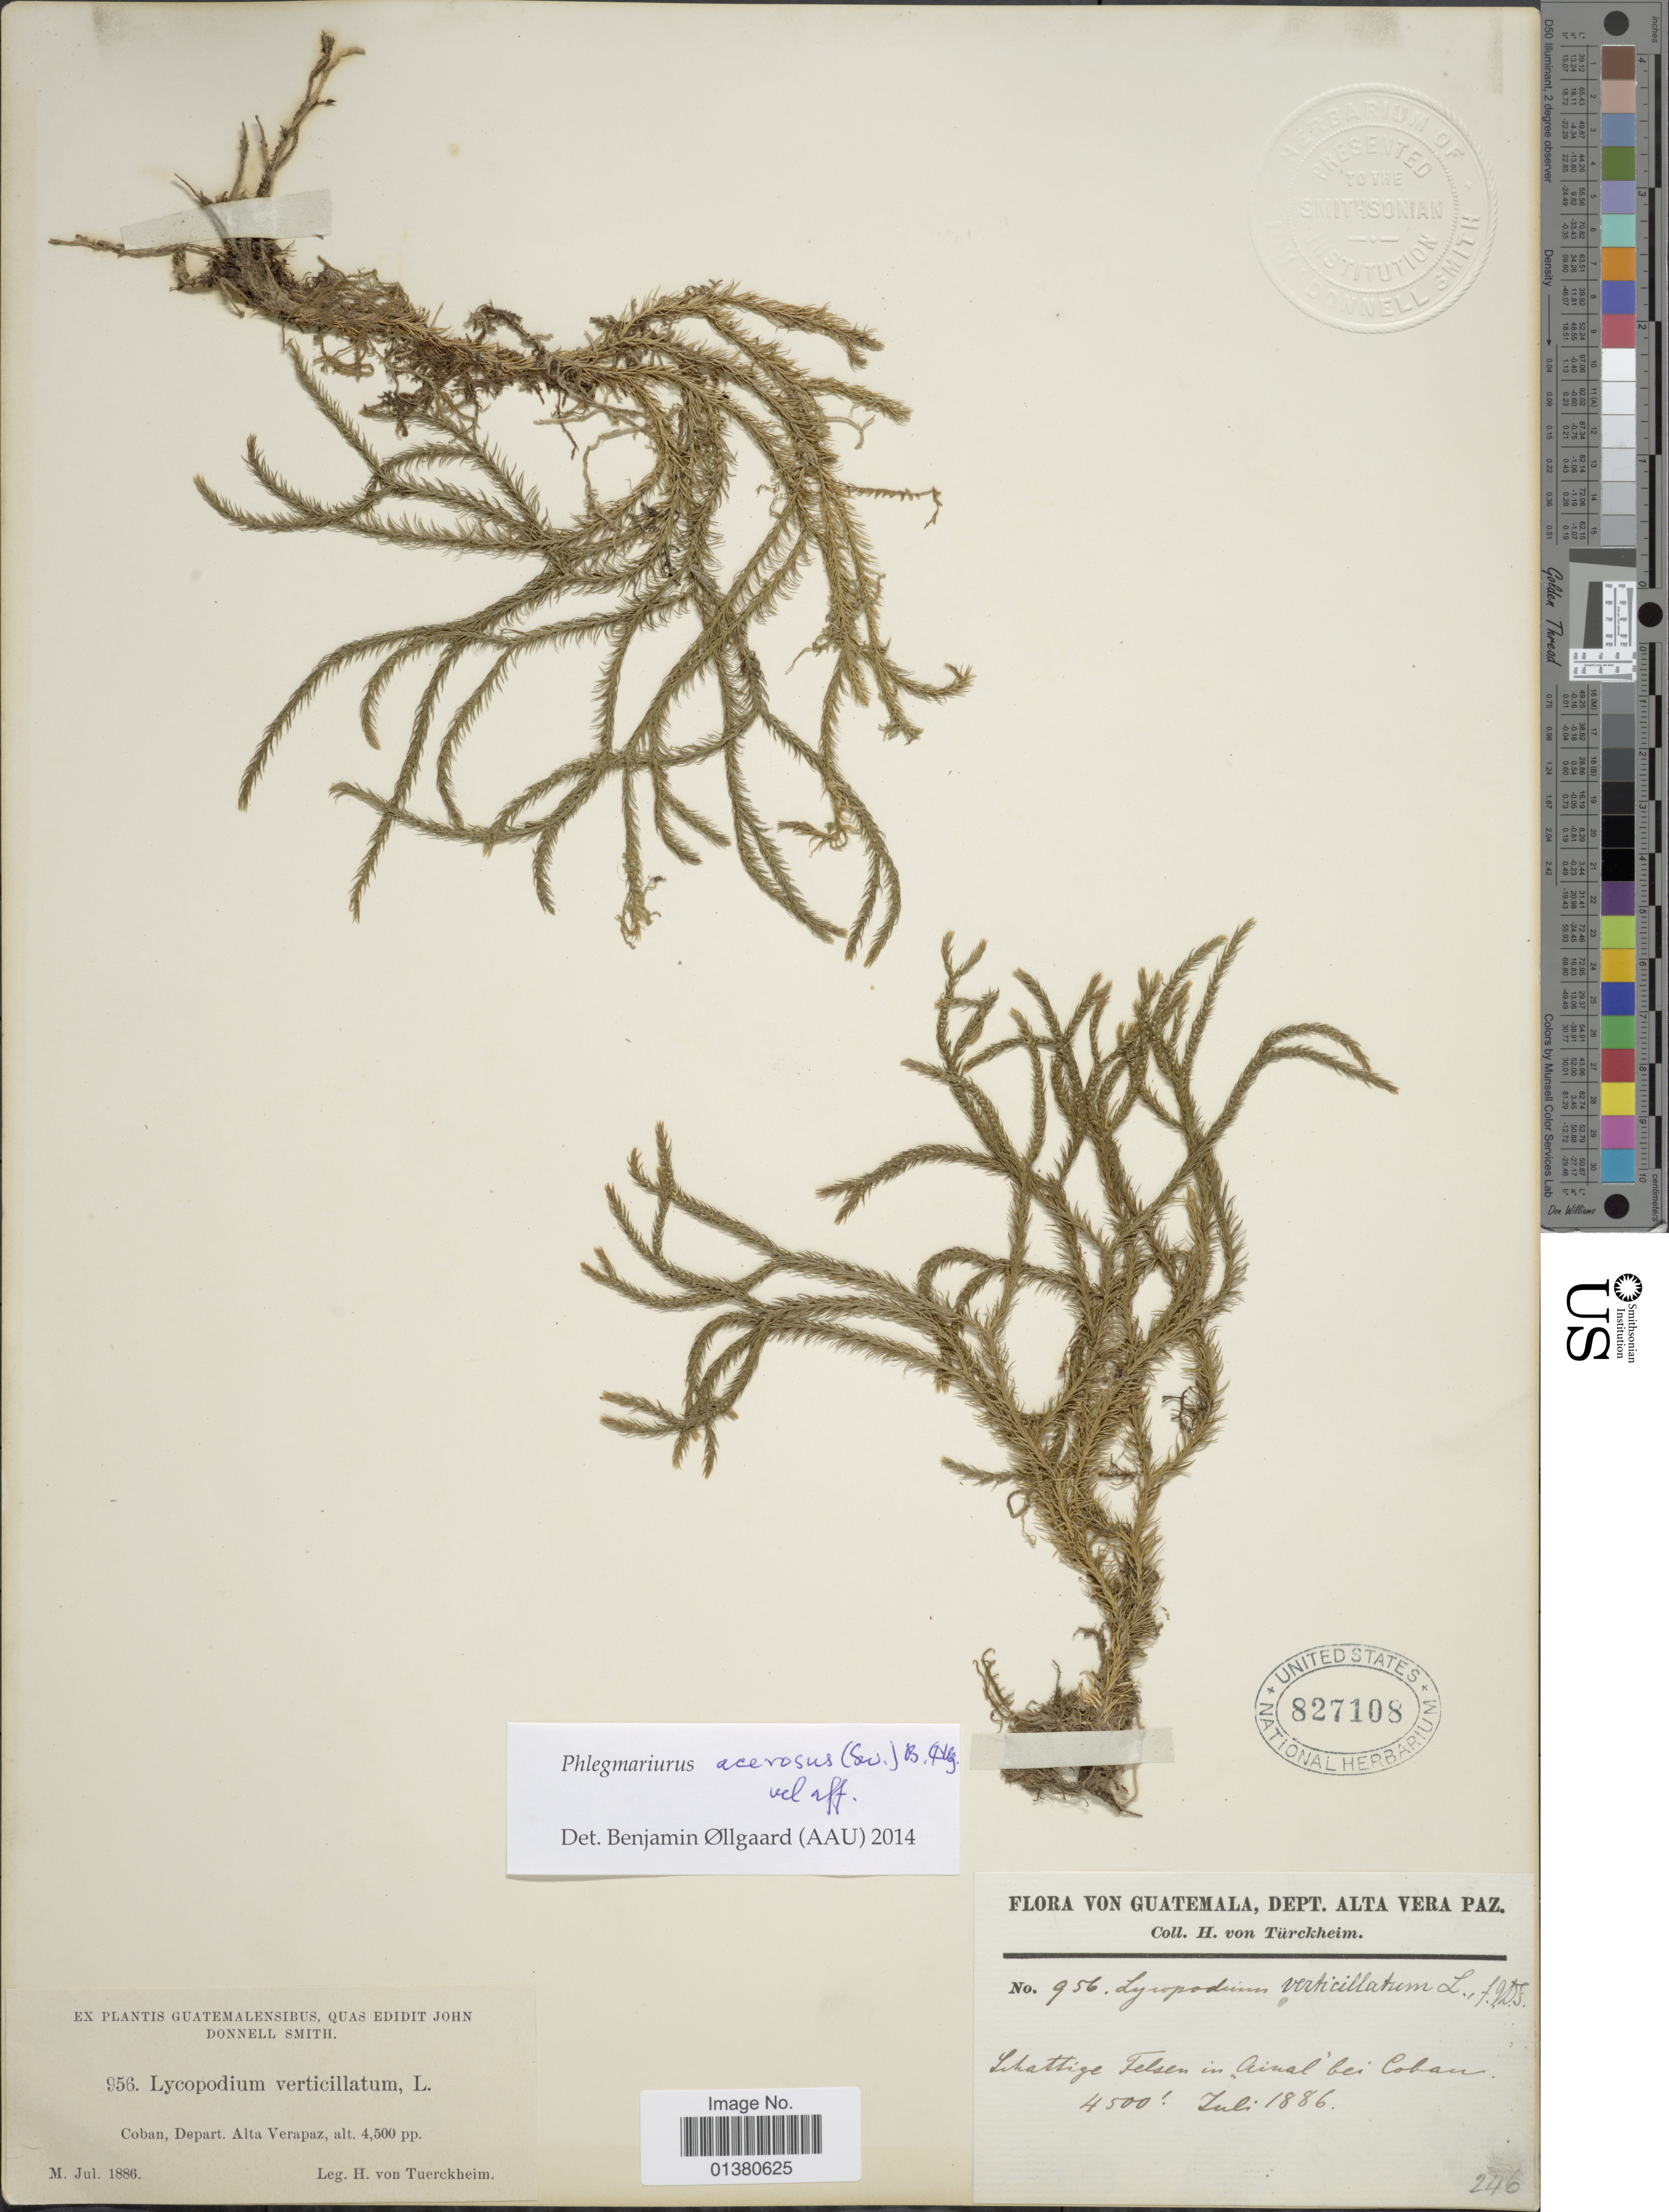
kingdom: Plantae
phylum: Tracheophyta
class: Lycopodiopsida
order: Lycopodiales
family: Lycopodiaceae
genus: Phlegmariurus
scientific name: Phlegmariurus acerosus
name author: (Sw.) B. Øllg.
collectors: H. von Türckheim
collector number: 956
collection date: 1886-07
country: Guatemala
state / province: Alta Verapaz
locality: Coban, Depart Alta Verapaz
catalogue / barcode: US 827108